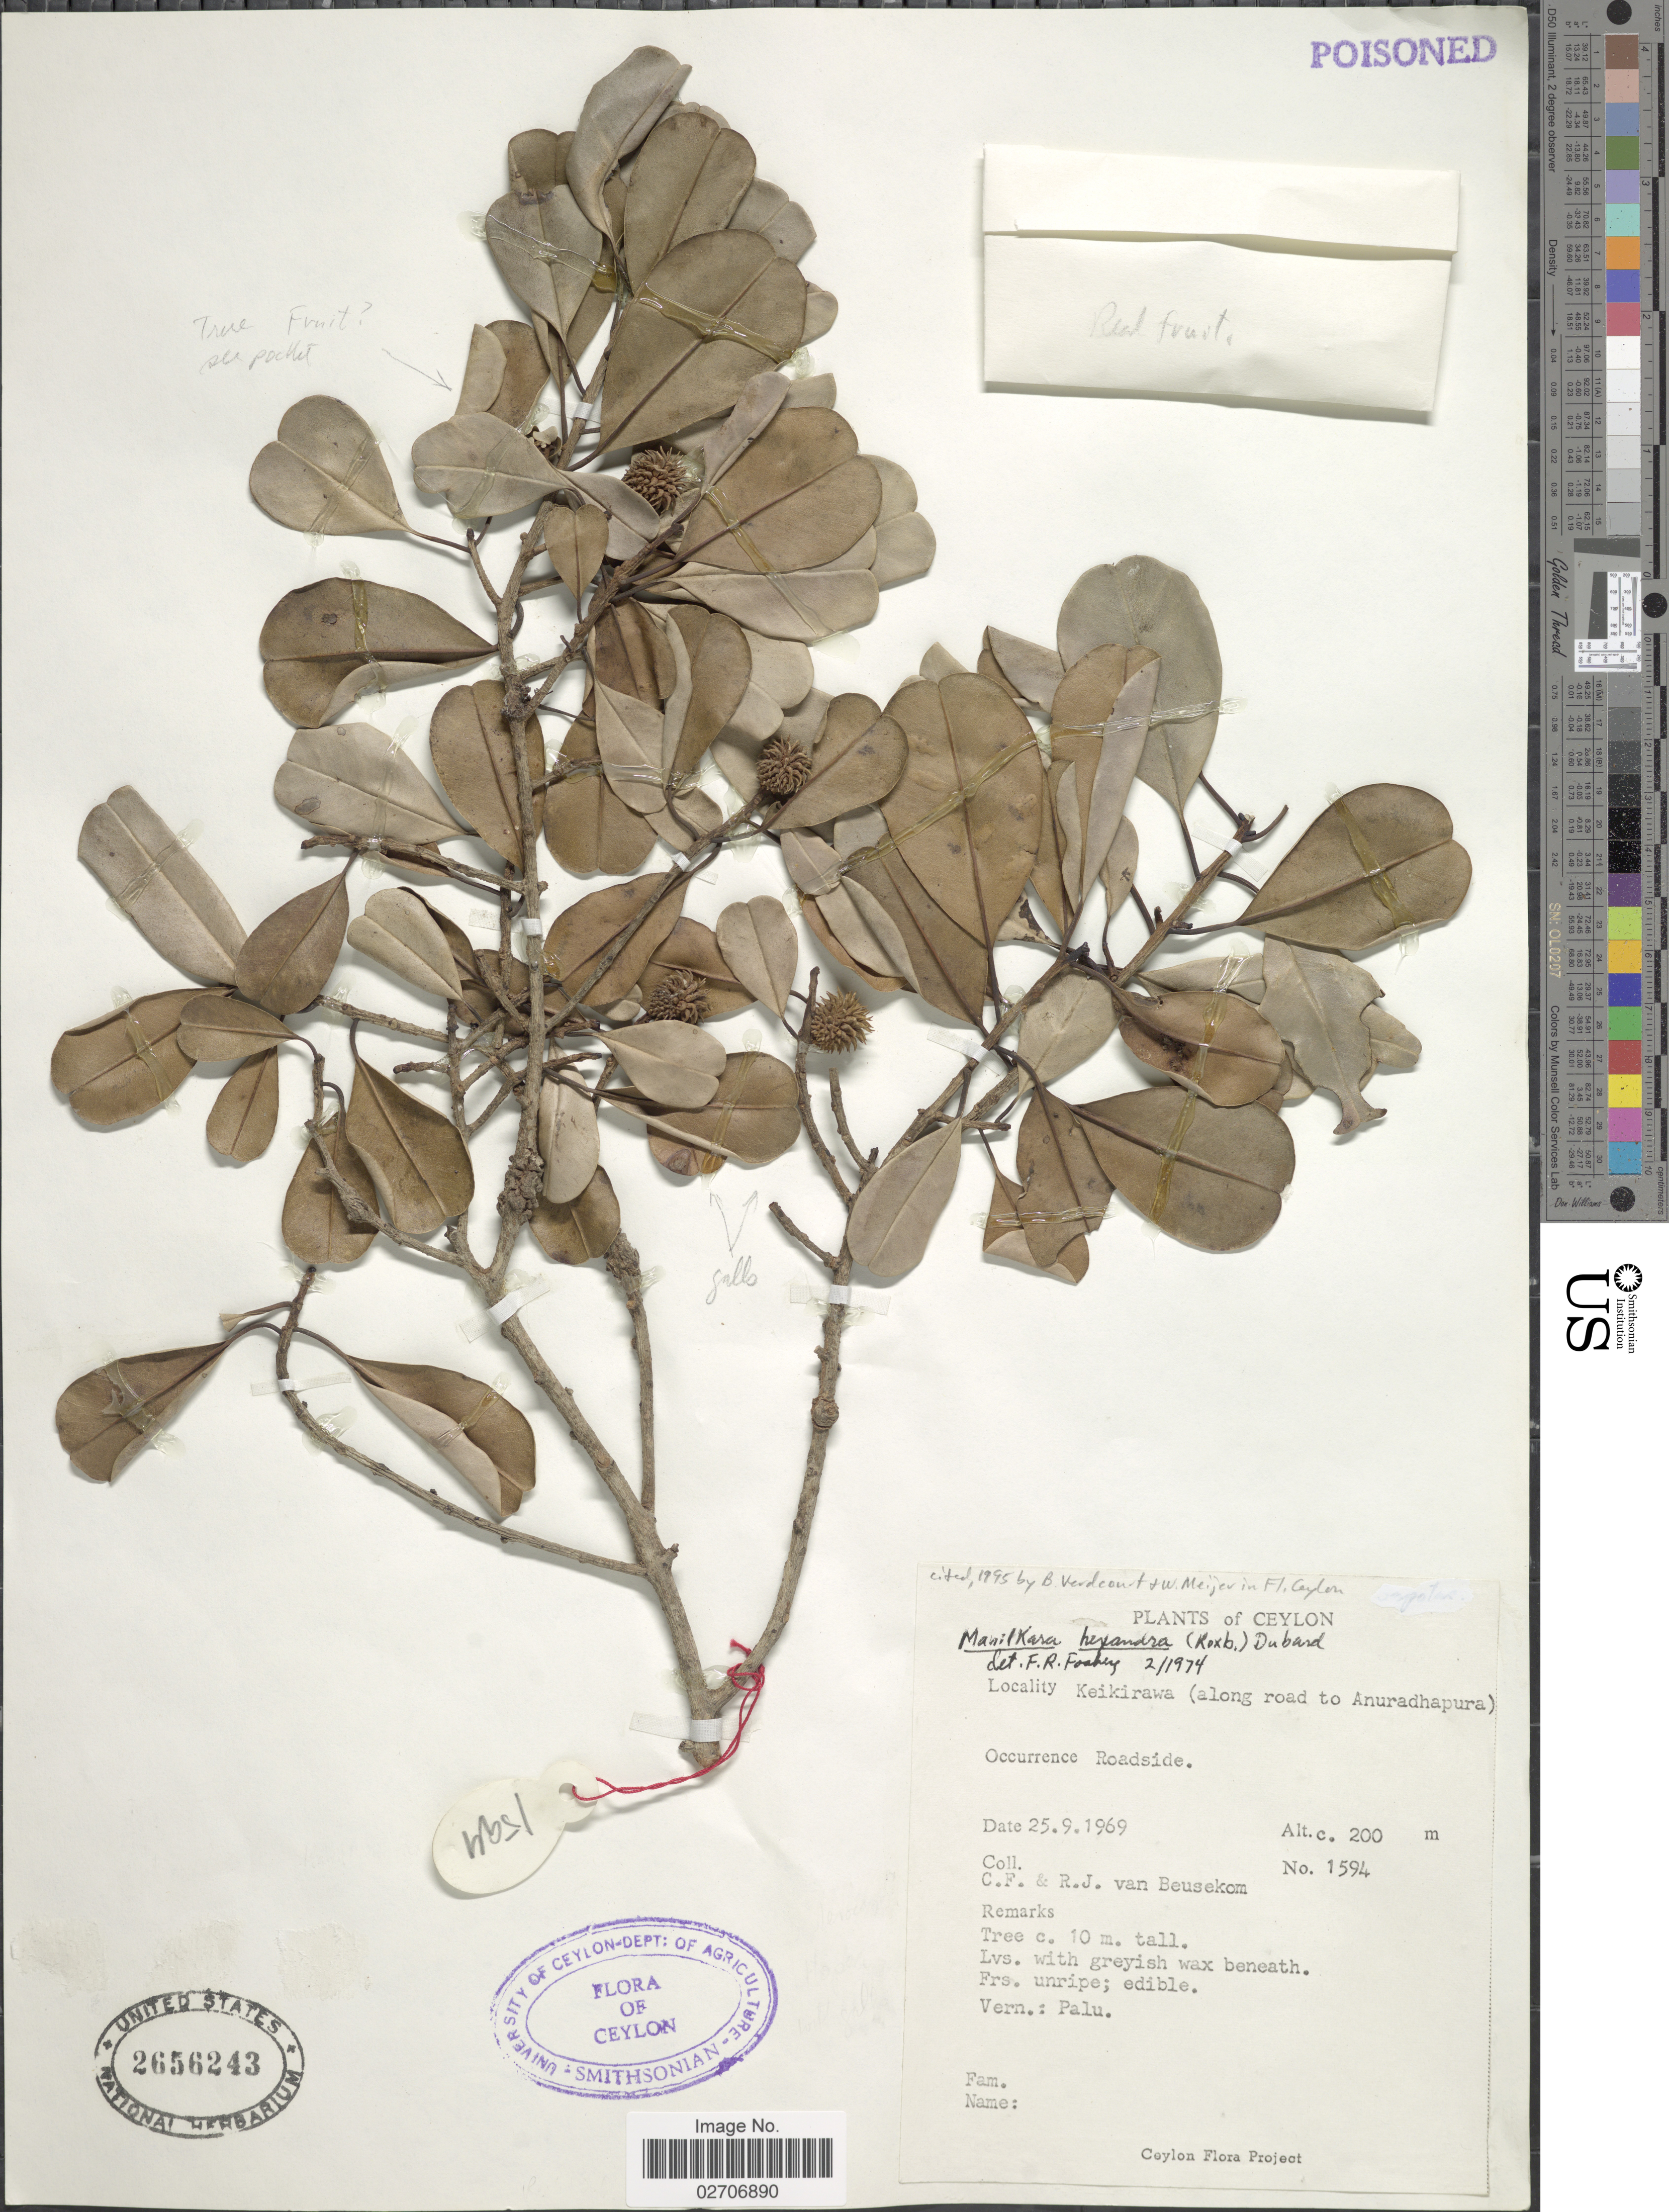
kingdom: Plantae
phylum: Tracheophyta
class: Magnoliopsida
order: Ericales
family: Sapotaceae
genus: Manilkara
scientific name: Manilkara hexandra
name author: (Roxb.) Dubard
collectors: C. F. Beusekom & R. Van Beusekom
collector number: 1594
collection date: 1969-09-25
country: Sri Lanka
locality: Ceylon, Keikirawa (along road to Anuradhapura), roadside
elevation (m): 200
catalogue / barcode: US 2656243